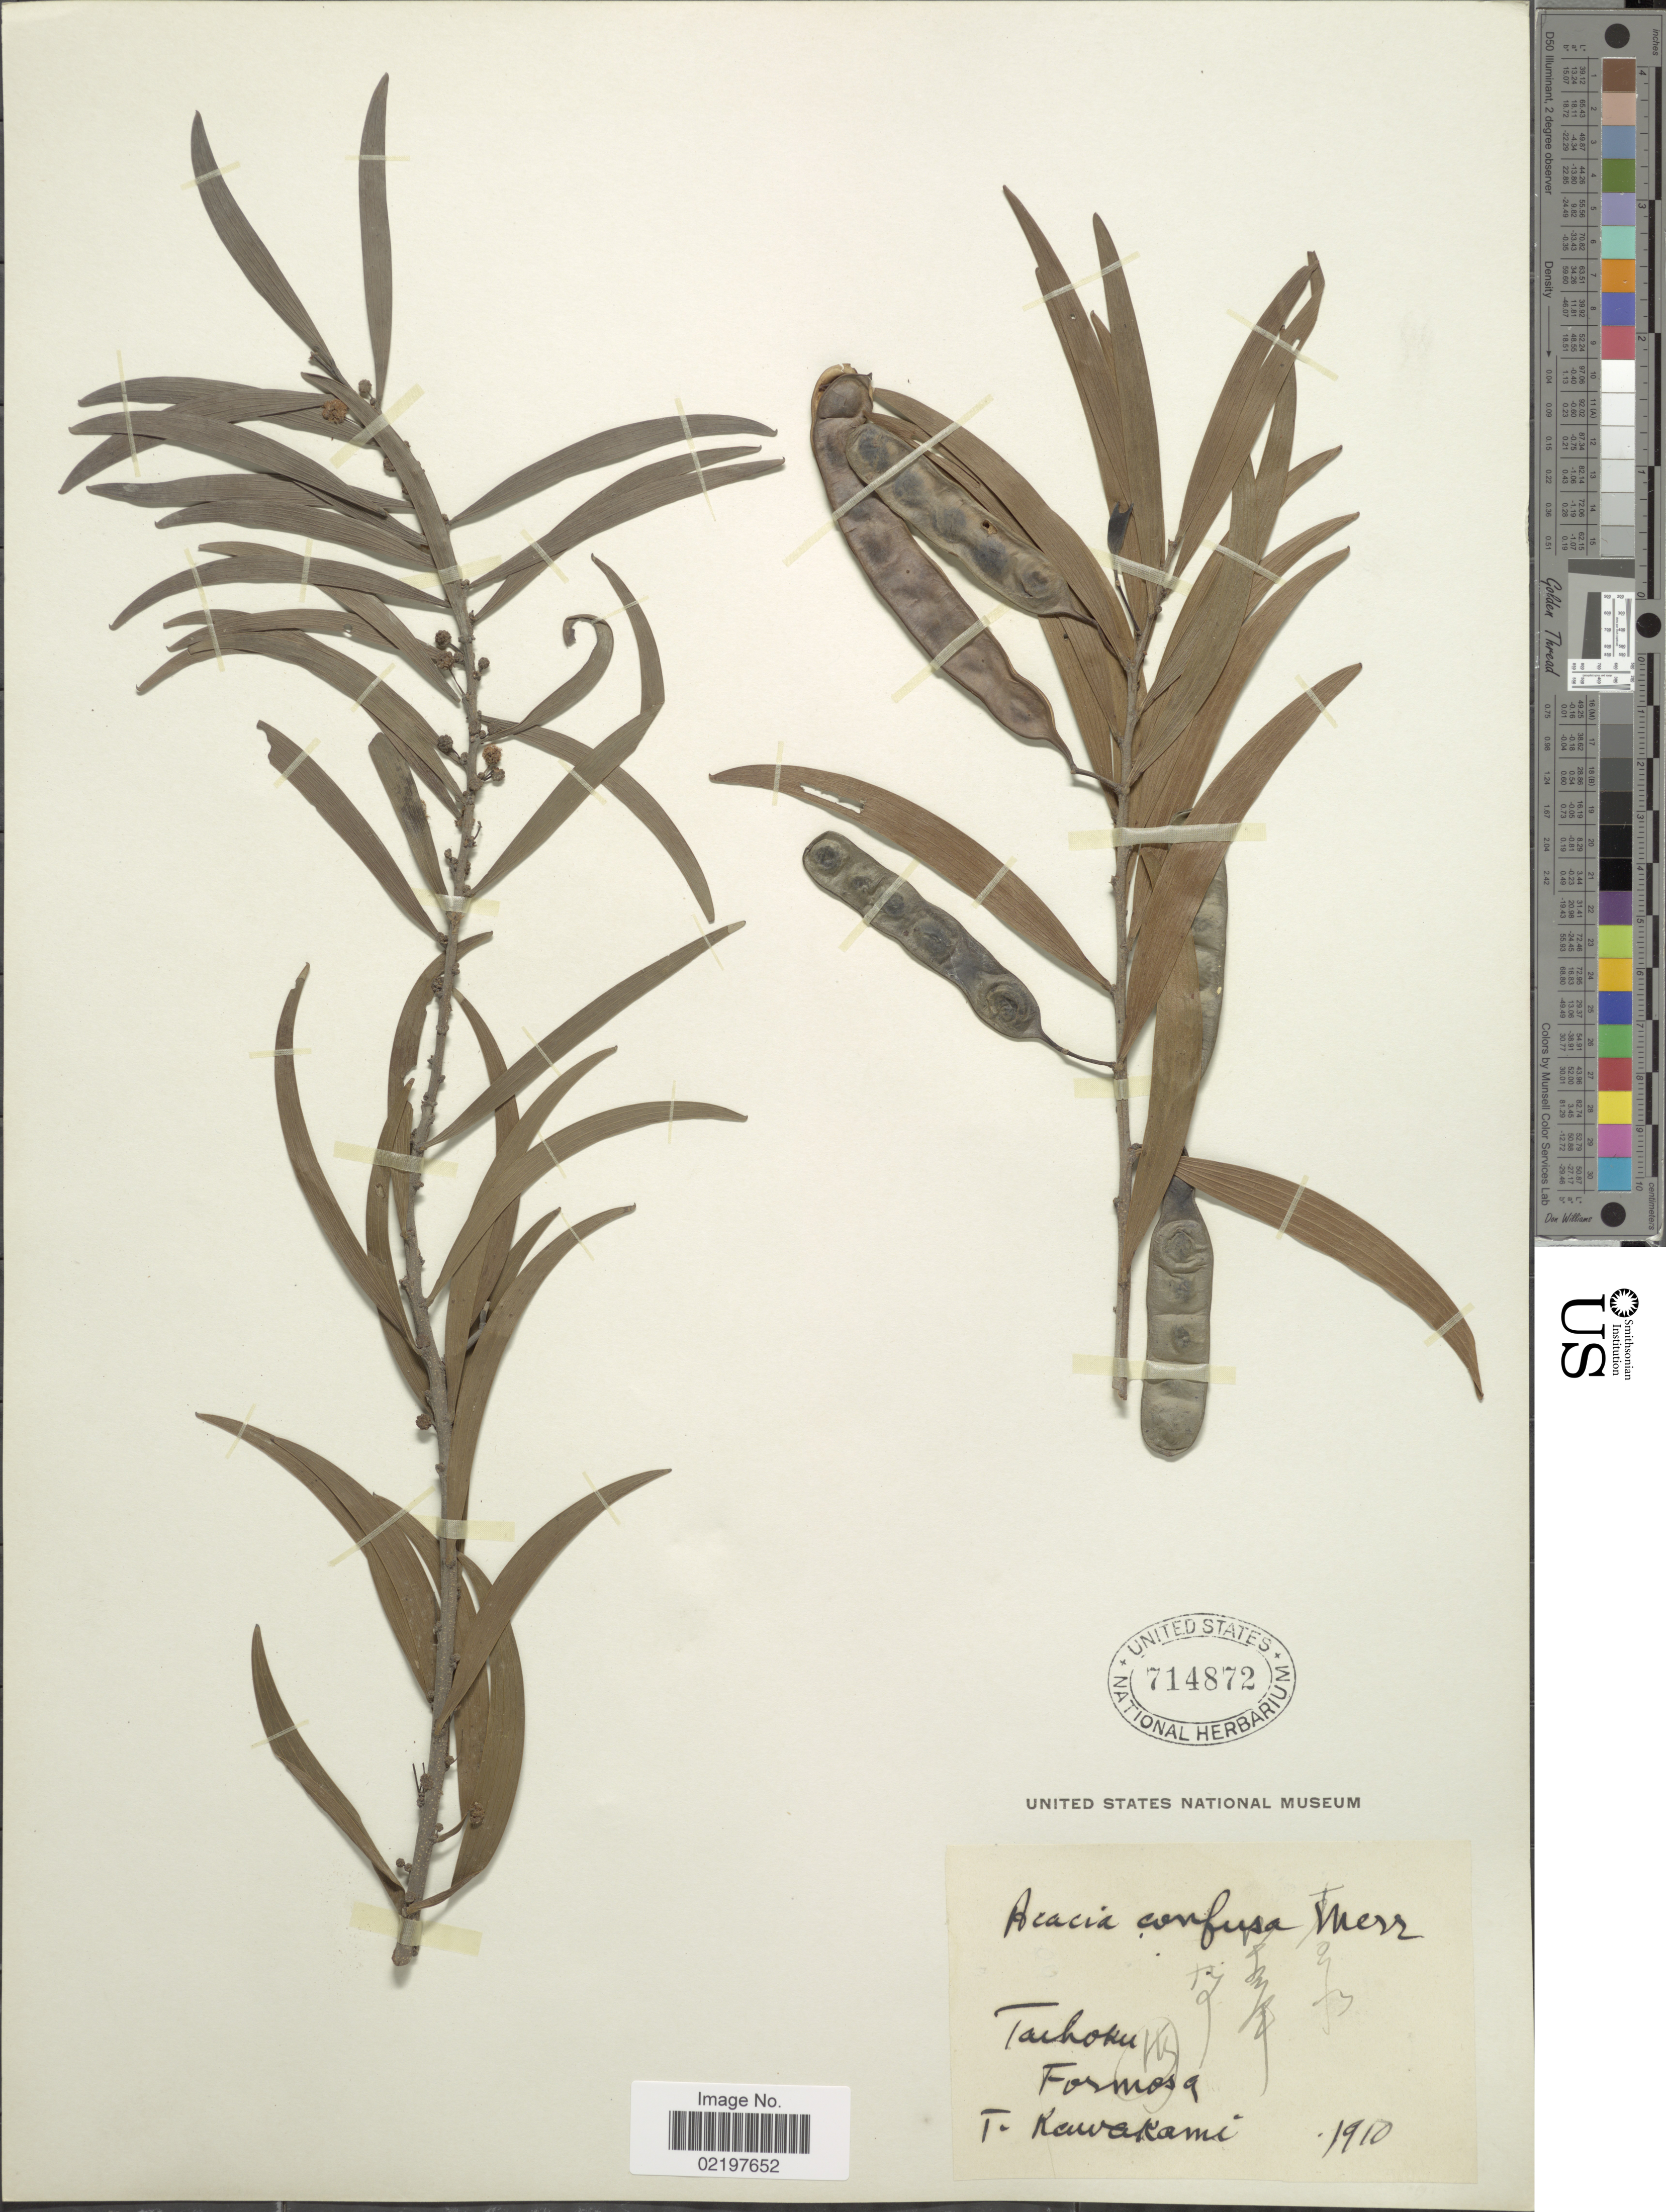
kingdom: Plantae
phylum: Tracheophyta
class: Magnoliopsida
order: Fabales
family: Fabaceae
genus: Acacia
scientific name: Acacia confusa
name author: Merr.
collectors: T. Kawakami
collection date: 1910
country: Taiwan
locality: Taihoku, Formosa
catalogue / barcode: US 714872